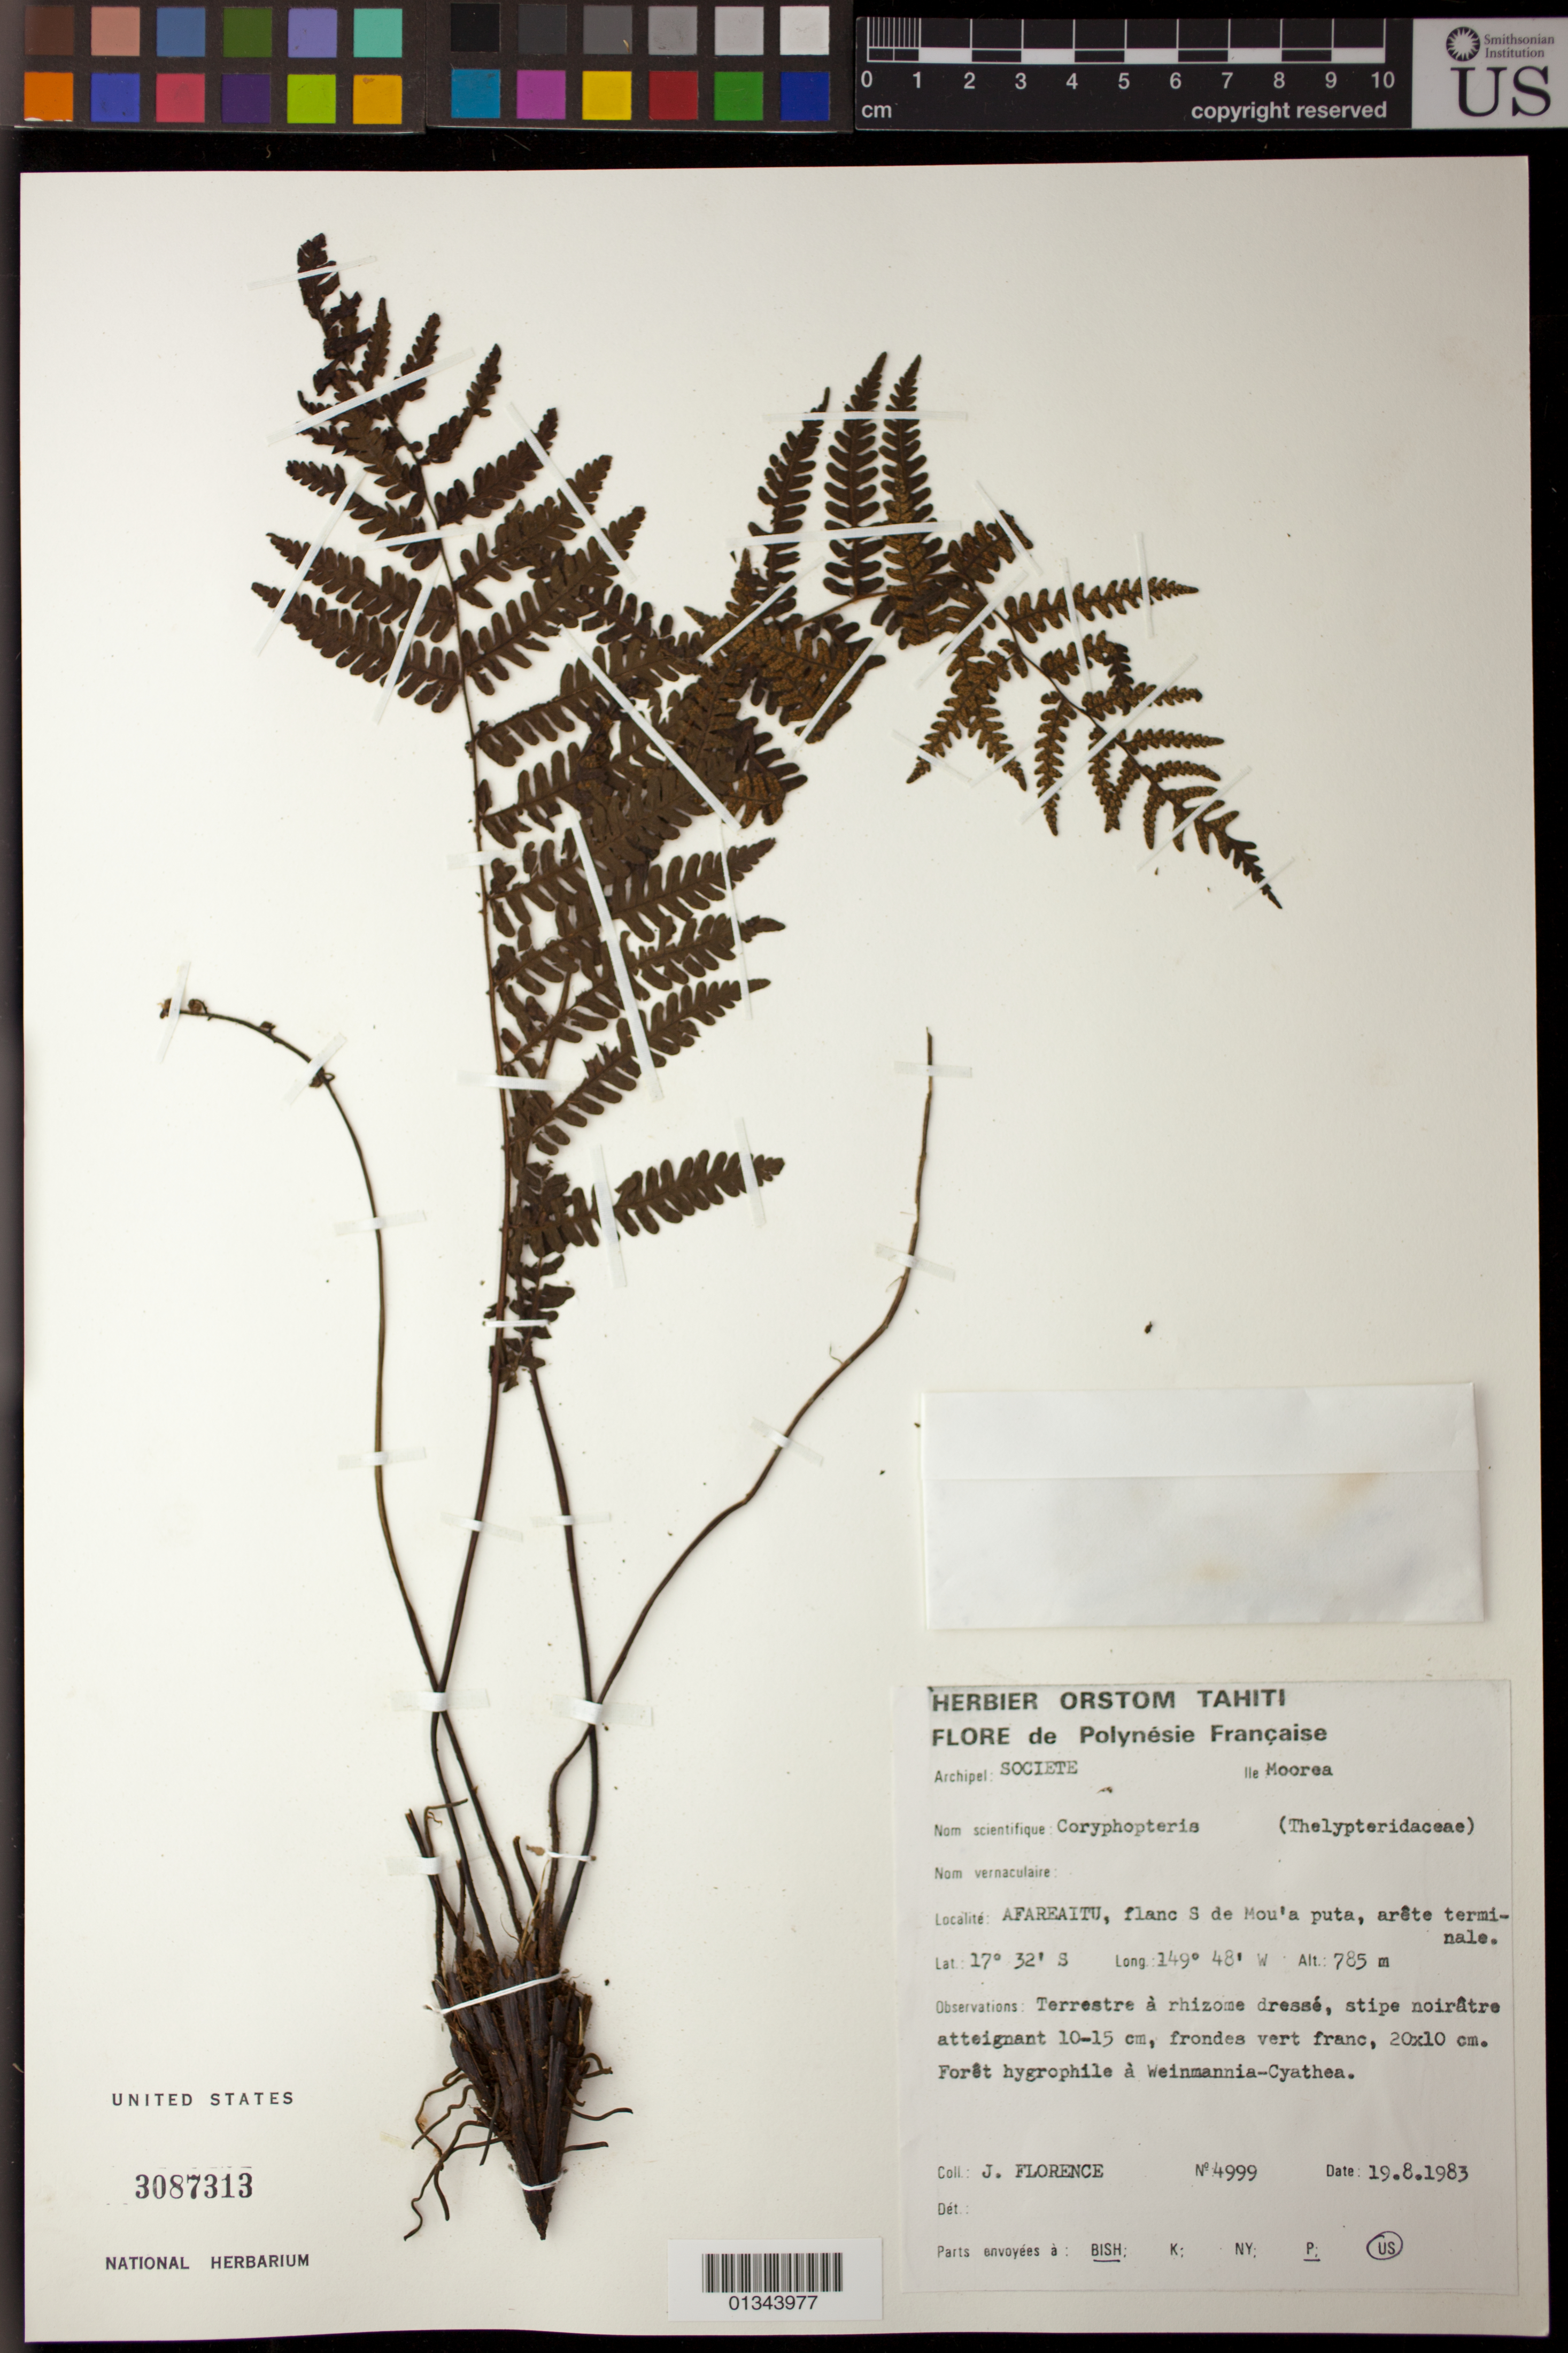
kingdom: Plantae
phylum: Tracheophyta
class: Polypodiopsida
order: Polypodiales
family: Thelypteridaceae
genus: Coryphopteris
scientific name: Coryphopteris pubirachis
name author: (Baker) Holttum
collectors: J. Florence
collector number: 4999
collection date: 1983-08-19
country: French Polynesia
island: Moorea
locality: Societe, Moorea, Afareaitu, flanc S de Mou'a puta, arete terminale.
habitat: Foret hygrophile a Weinmannia-Cyathea.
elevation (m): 785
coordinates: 17 32 S, 149 48 W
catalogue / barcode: US 3087313